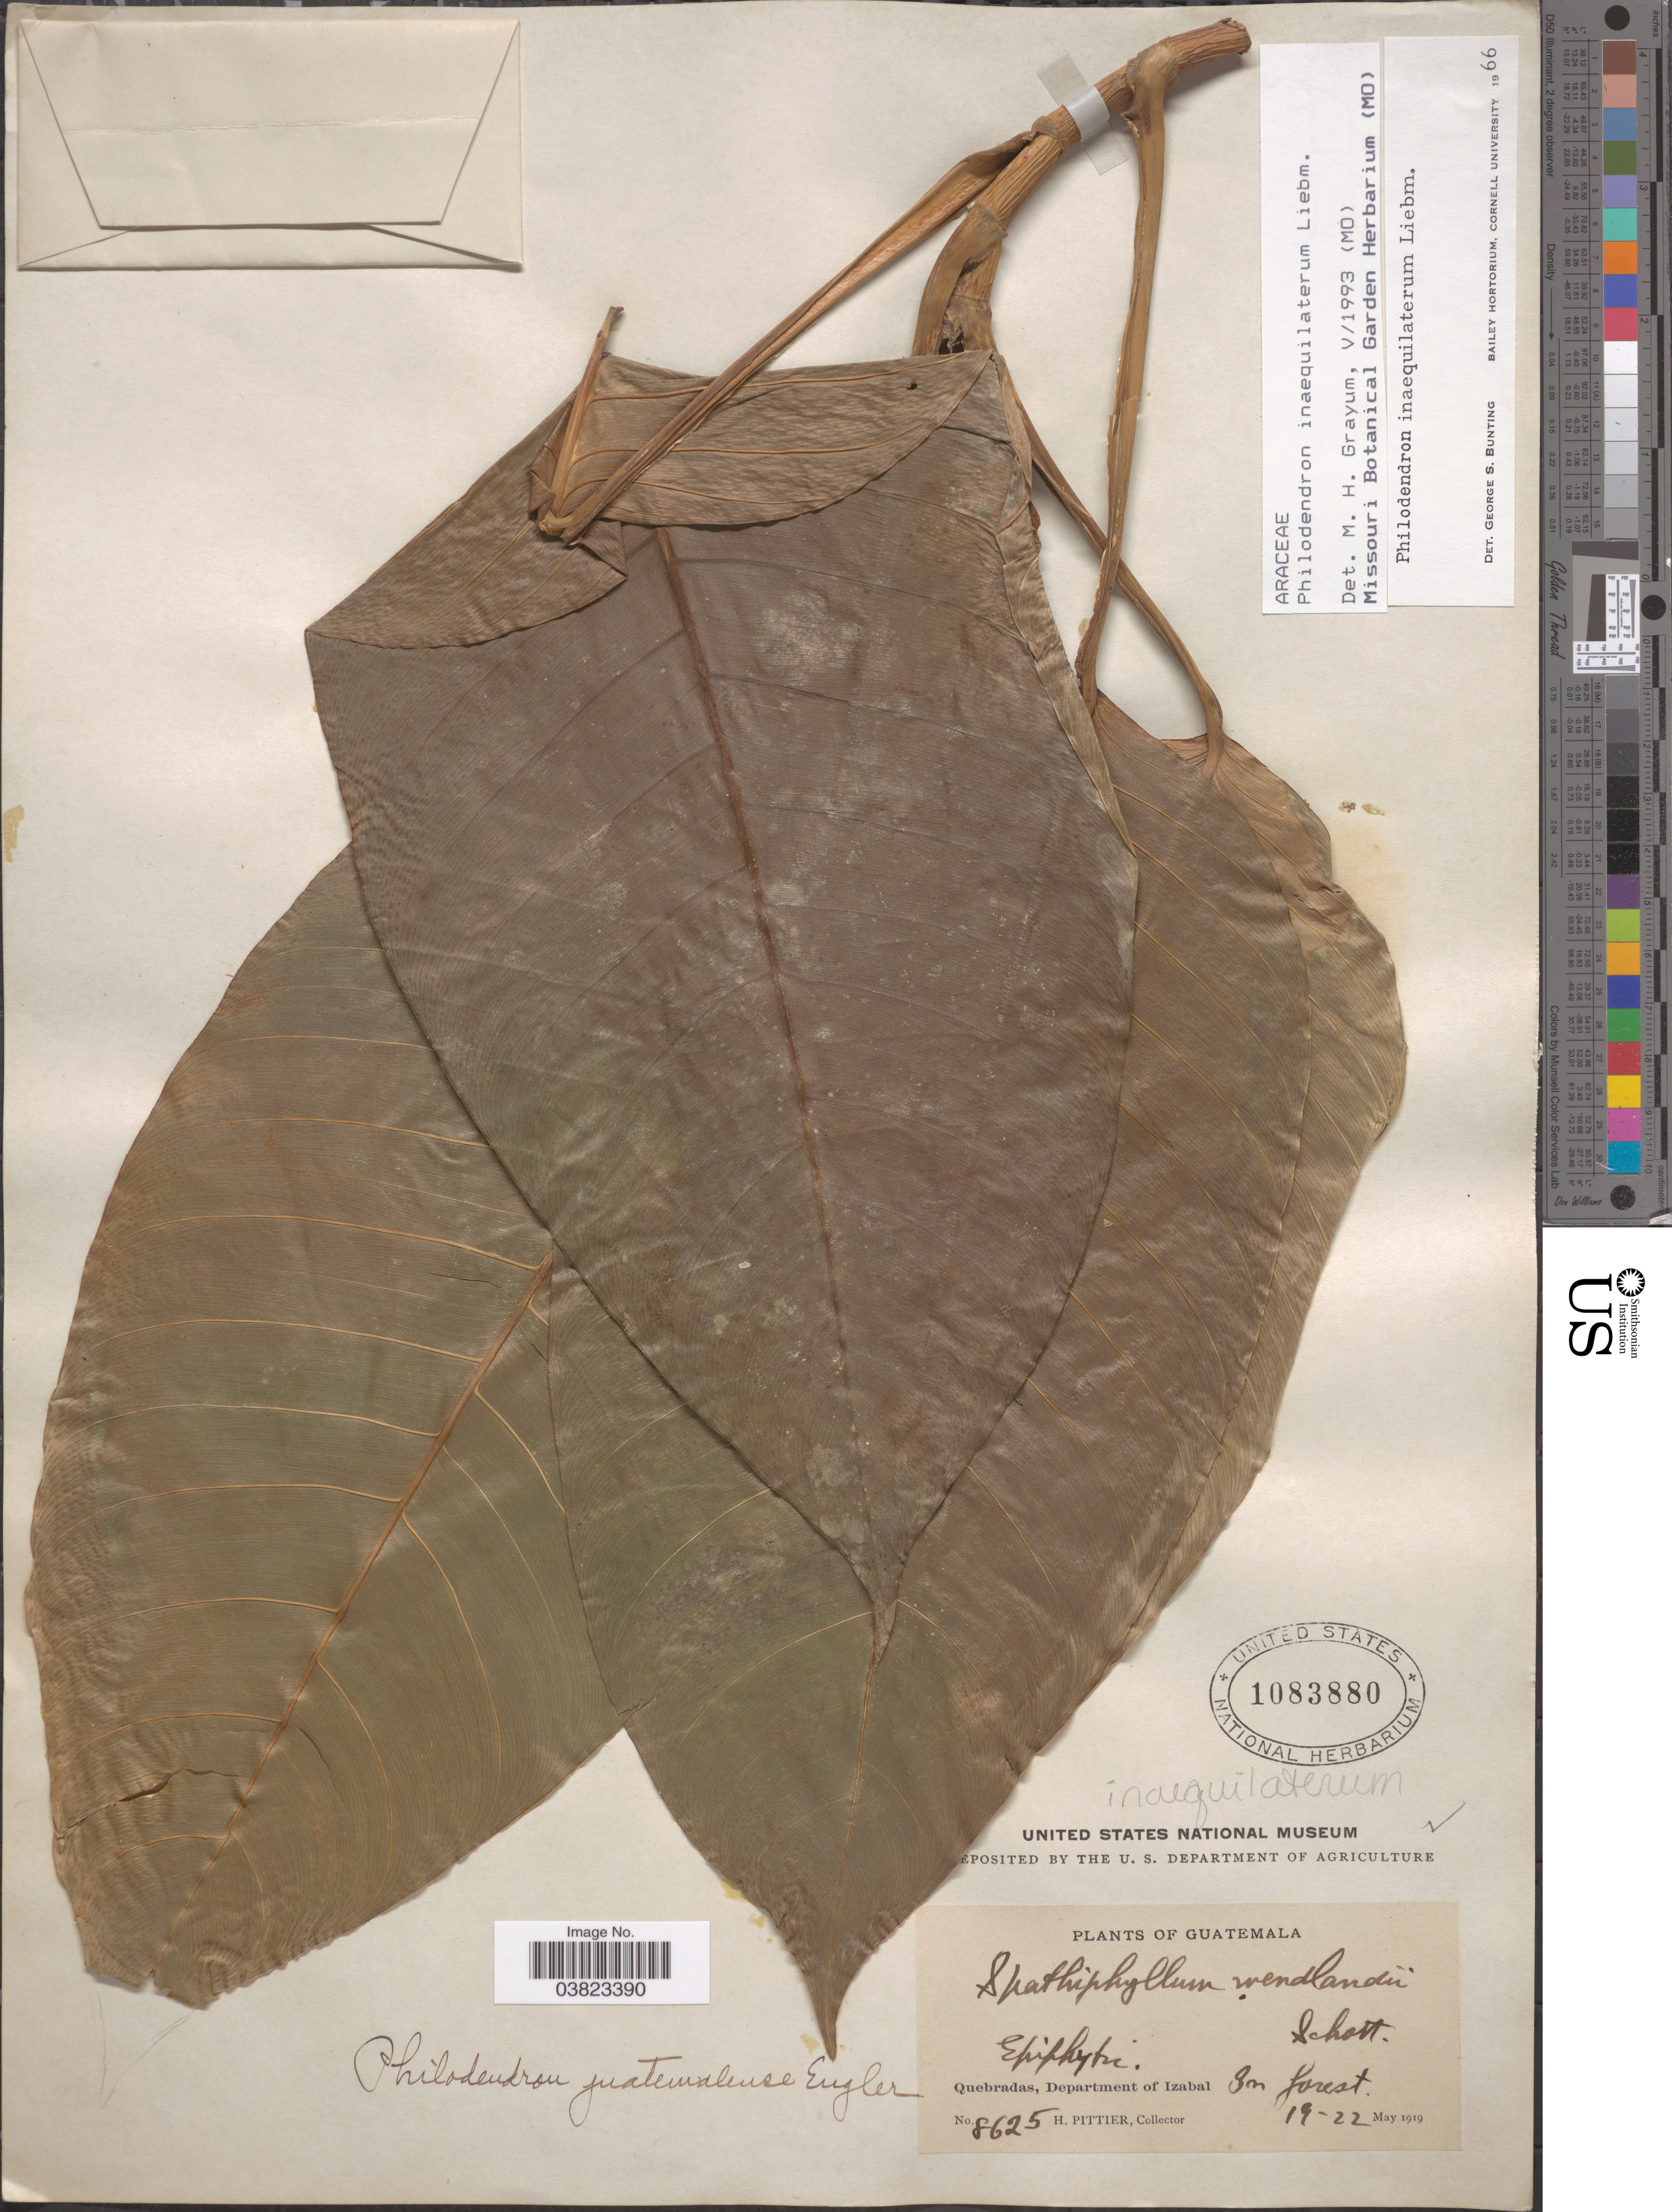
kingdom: Plantae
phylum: Tracheophyta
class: Liliopsida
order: Alismatales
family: Araceae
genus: Philodendron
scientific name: Philodendron inaequilaterum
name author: Liebm.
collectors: H. F. Pittier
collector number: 8625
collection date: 1919-05-19/1919-05-22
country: Guatemala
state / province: Izabal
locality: Quebradas, Department of Izabal. In forest.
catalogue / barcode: US 1083880